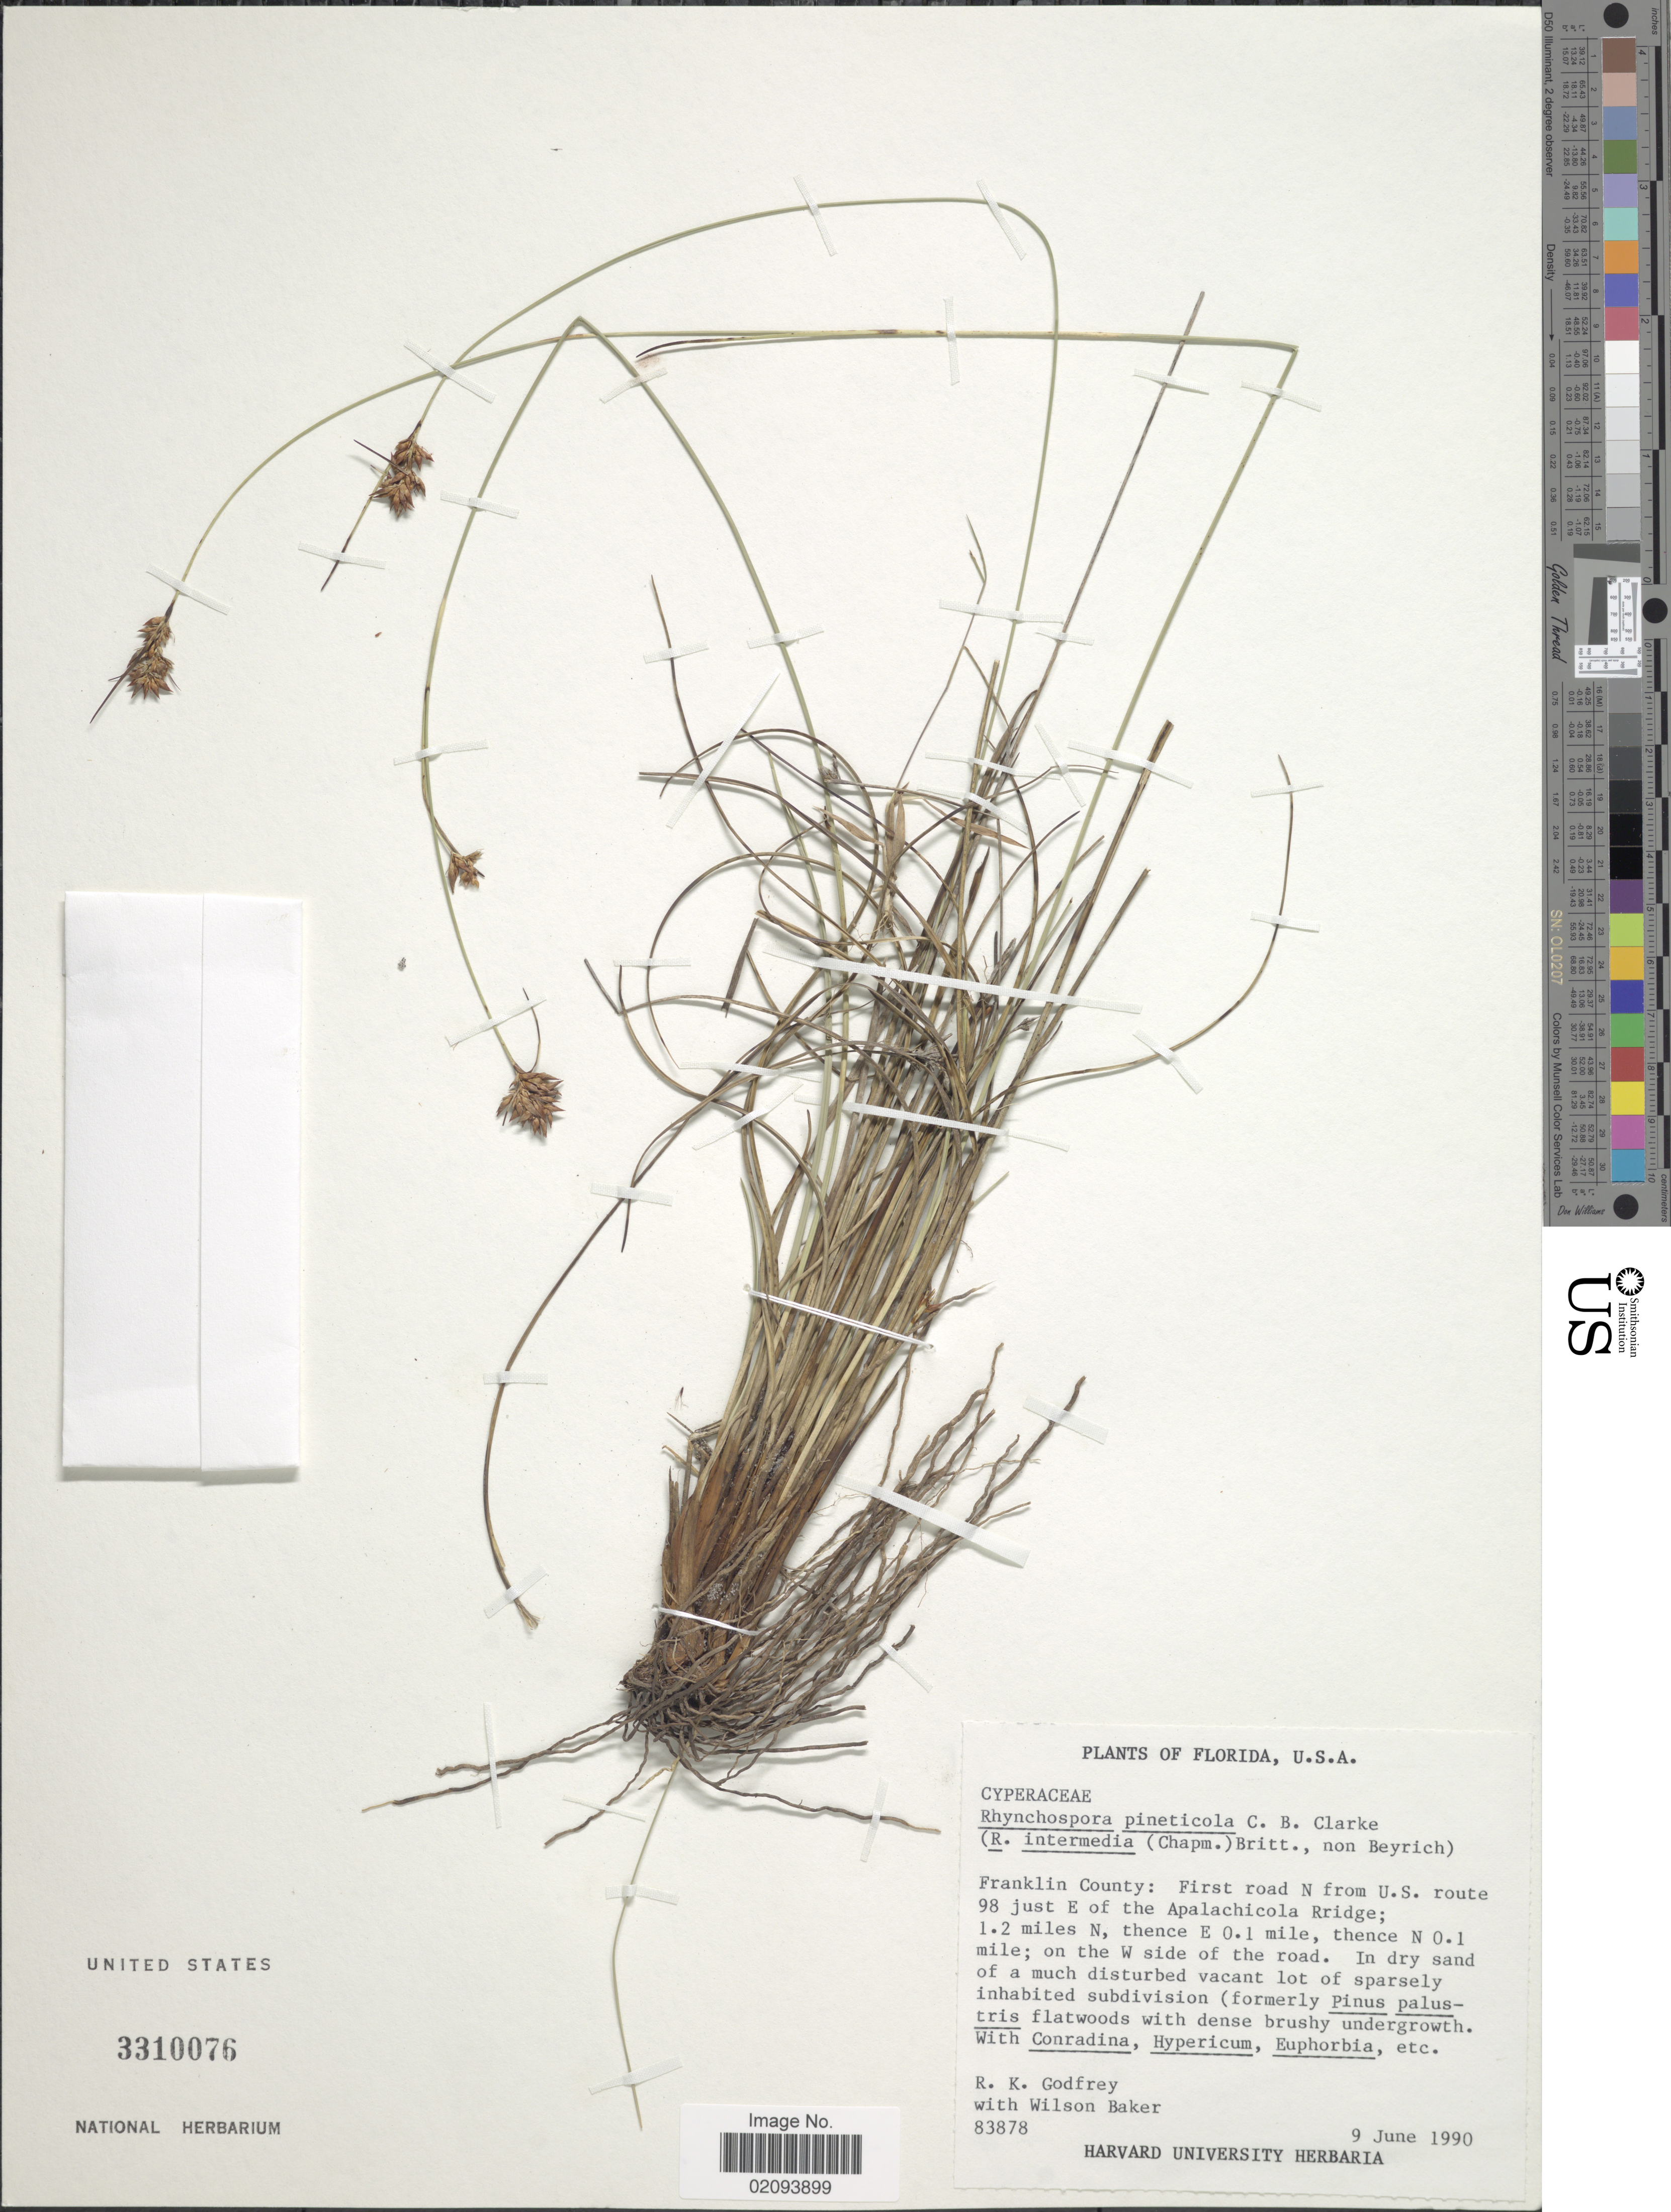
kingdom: Plantae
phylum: Tracheophyta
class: Liliopsida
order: Poales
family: Cyperaceae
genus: Rhynchospora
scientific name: Rhynchospora intermedia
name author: (Chapm.) Britton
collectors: R. K. Godfrey & W. Baker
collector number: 83878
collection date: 1990-06-09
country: United States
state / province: Florida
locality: Franklin County: First road N from U.S. route 98 just E of the Apalachicola Ridge; 1.2 miles N, thence E 0.1 mile, thence N 0.1 mile; on the W side of the road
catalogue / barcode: US 3310076